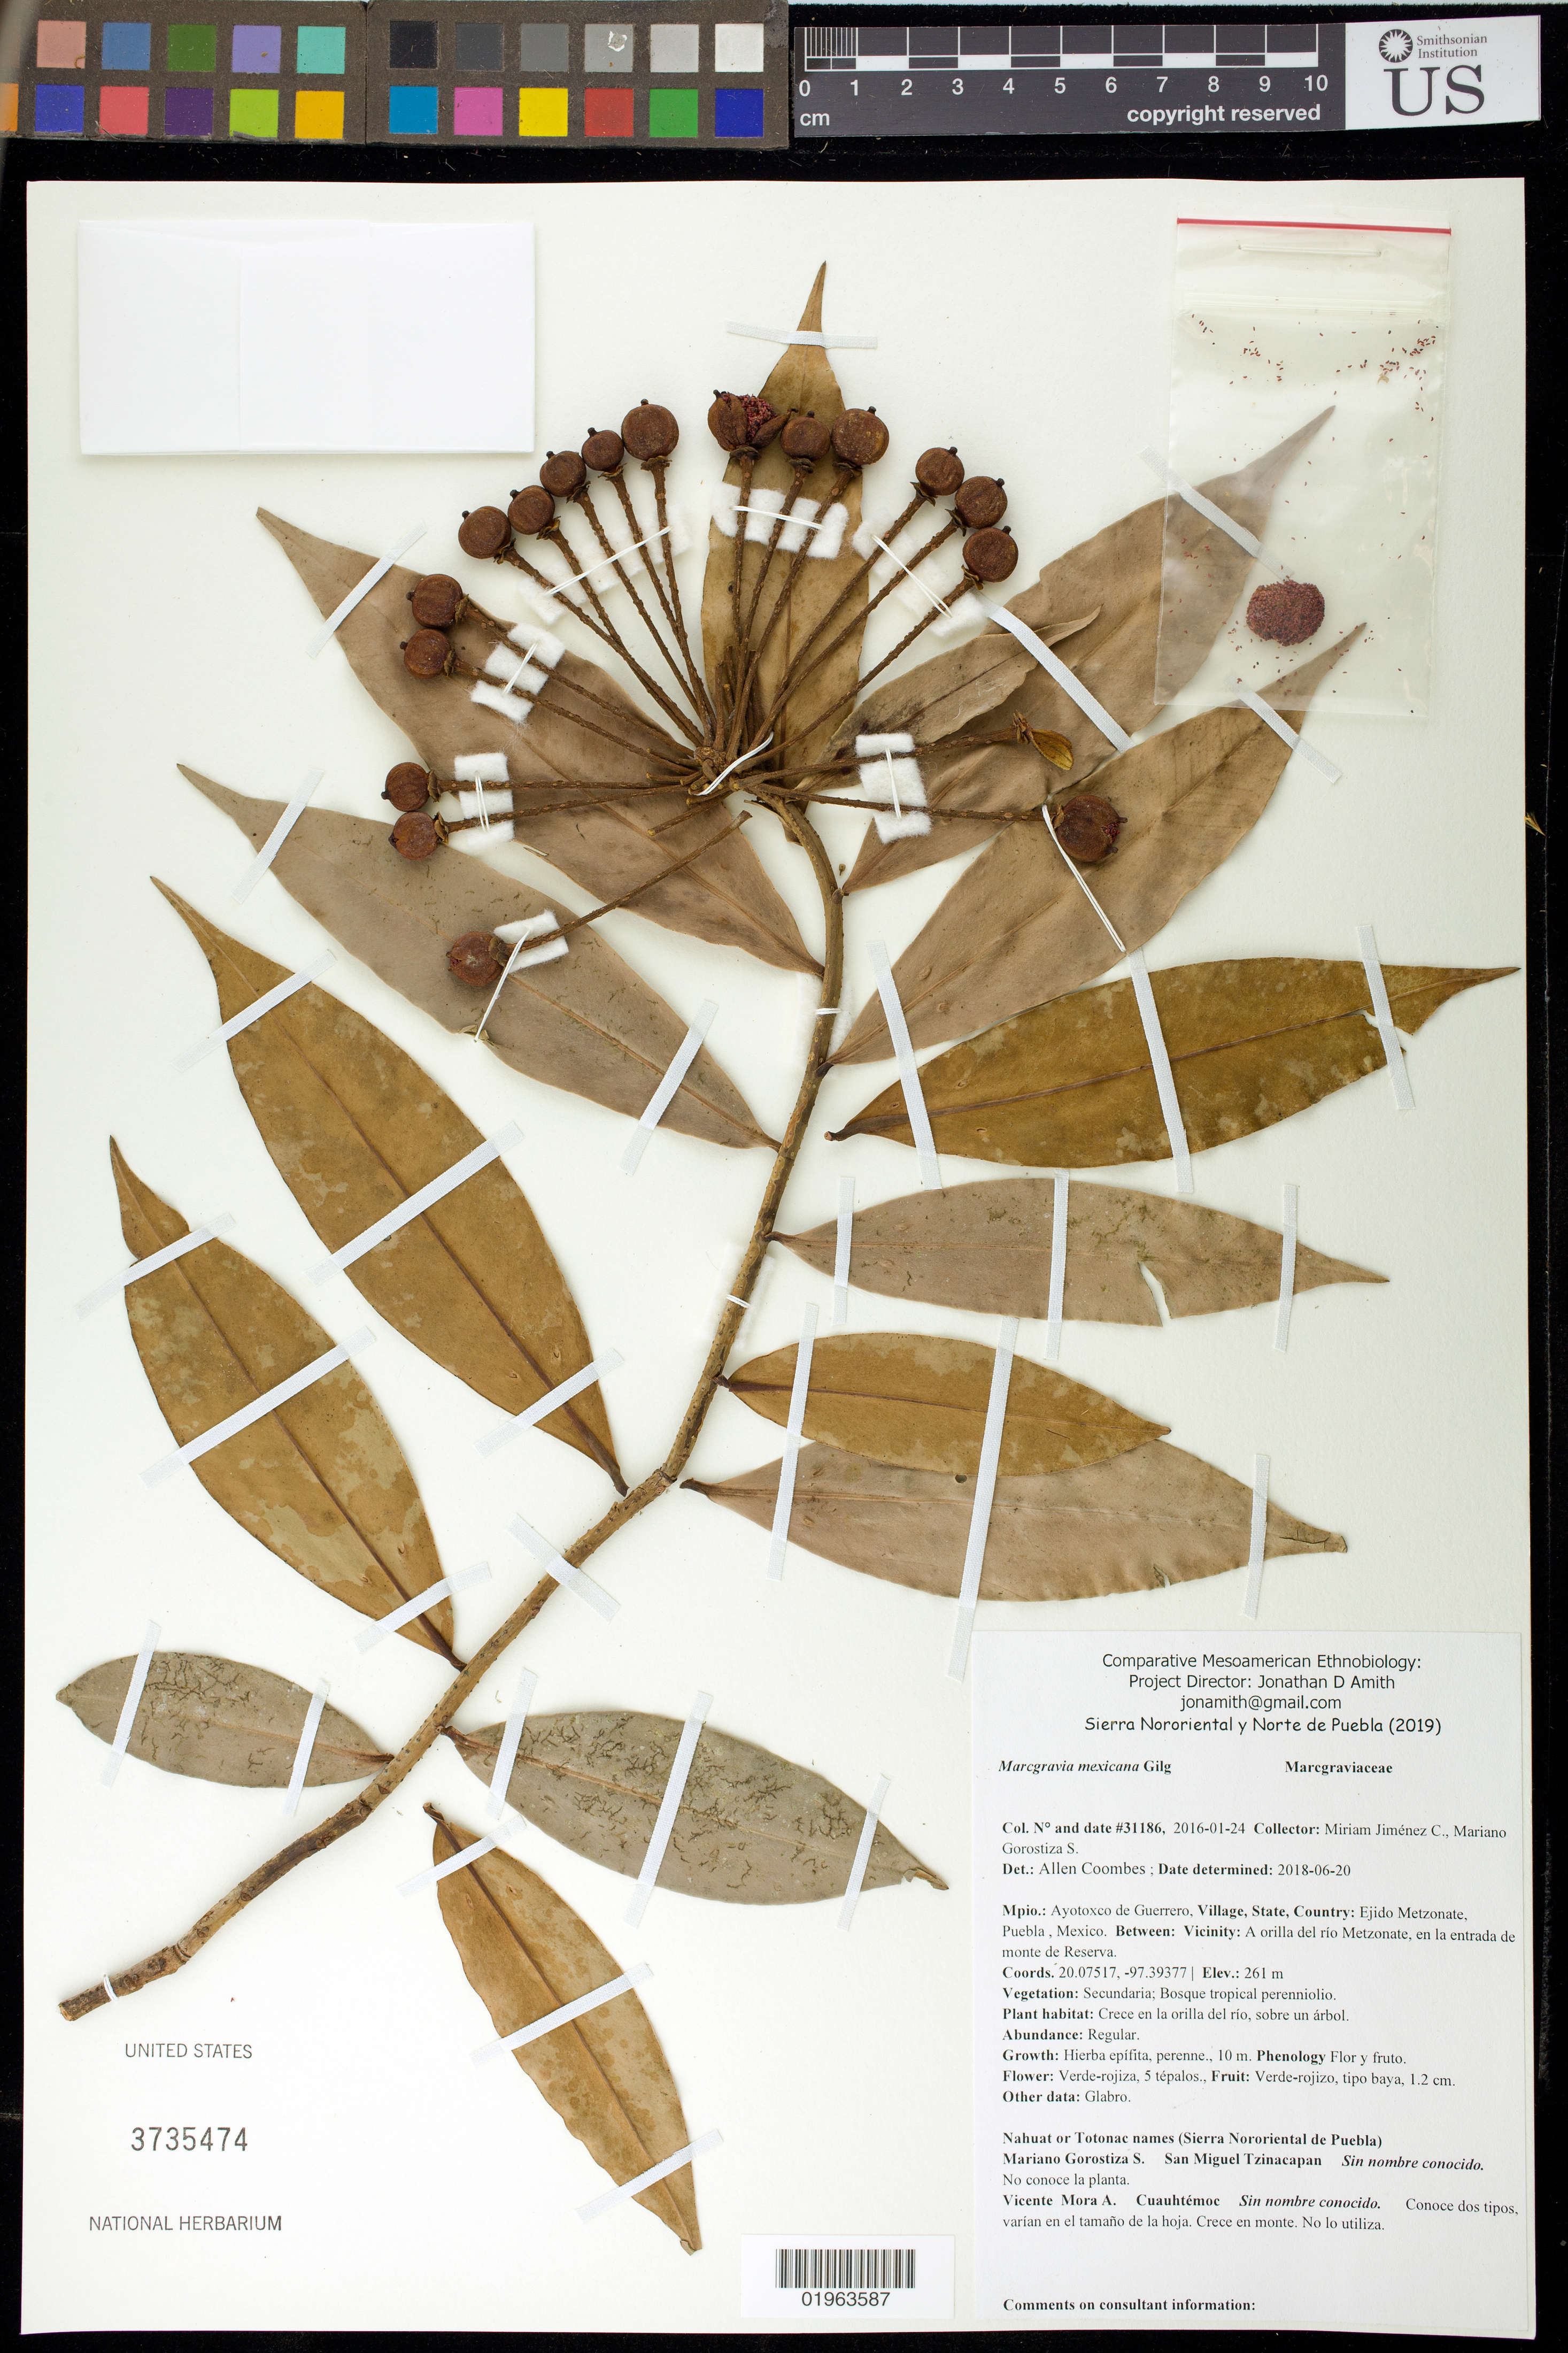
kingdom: Plantae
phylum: Tracheophyta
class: Magnoliopsida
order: Ericales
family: Marcgraviaceae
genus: Marcgravia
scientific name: Marcgravia mexicana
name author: Gilg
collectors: M. Jimenez & M. Gorostiza S.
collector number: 31186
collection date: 2016-01-24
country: Mexico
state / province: Puebla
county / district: Ayotoxco de Guerrero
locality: Ejido Metzonate, A orilla del rio Metzonate, en la entrada de monte de Reserva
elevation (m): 261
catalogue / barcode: US 3735474